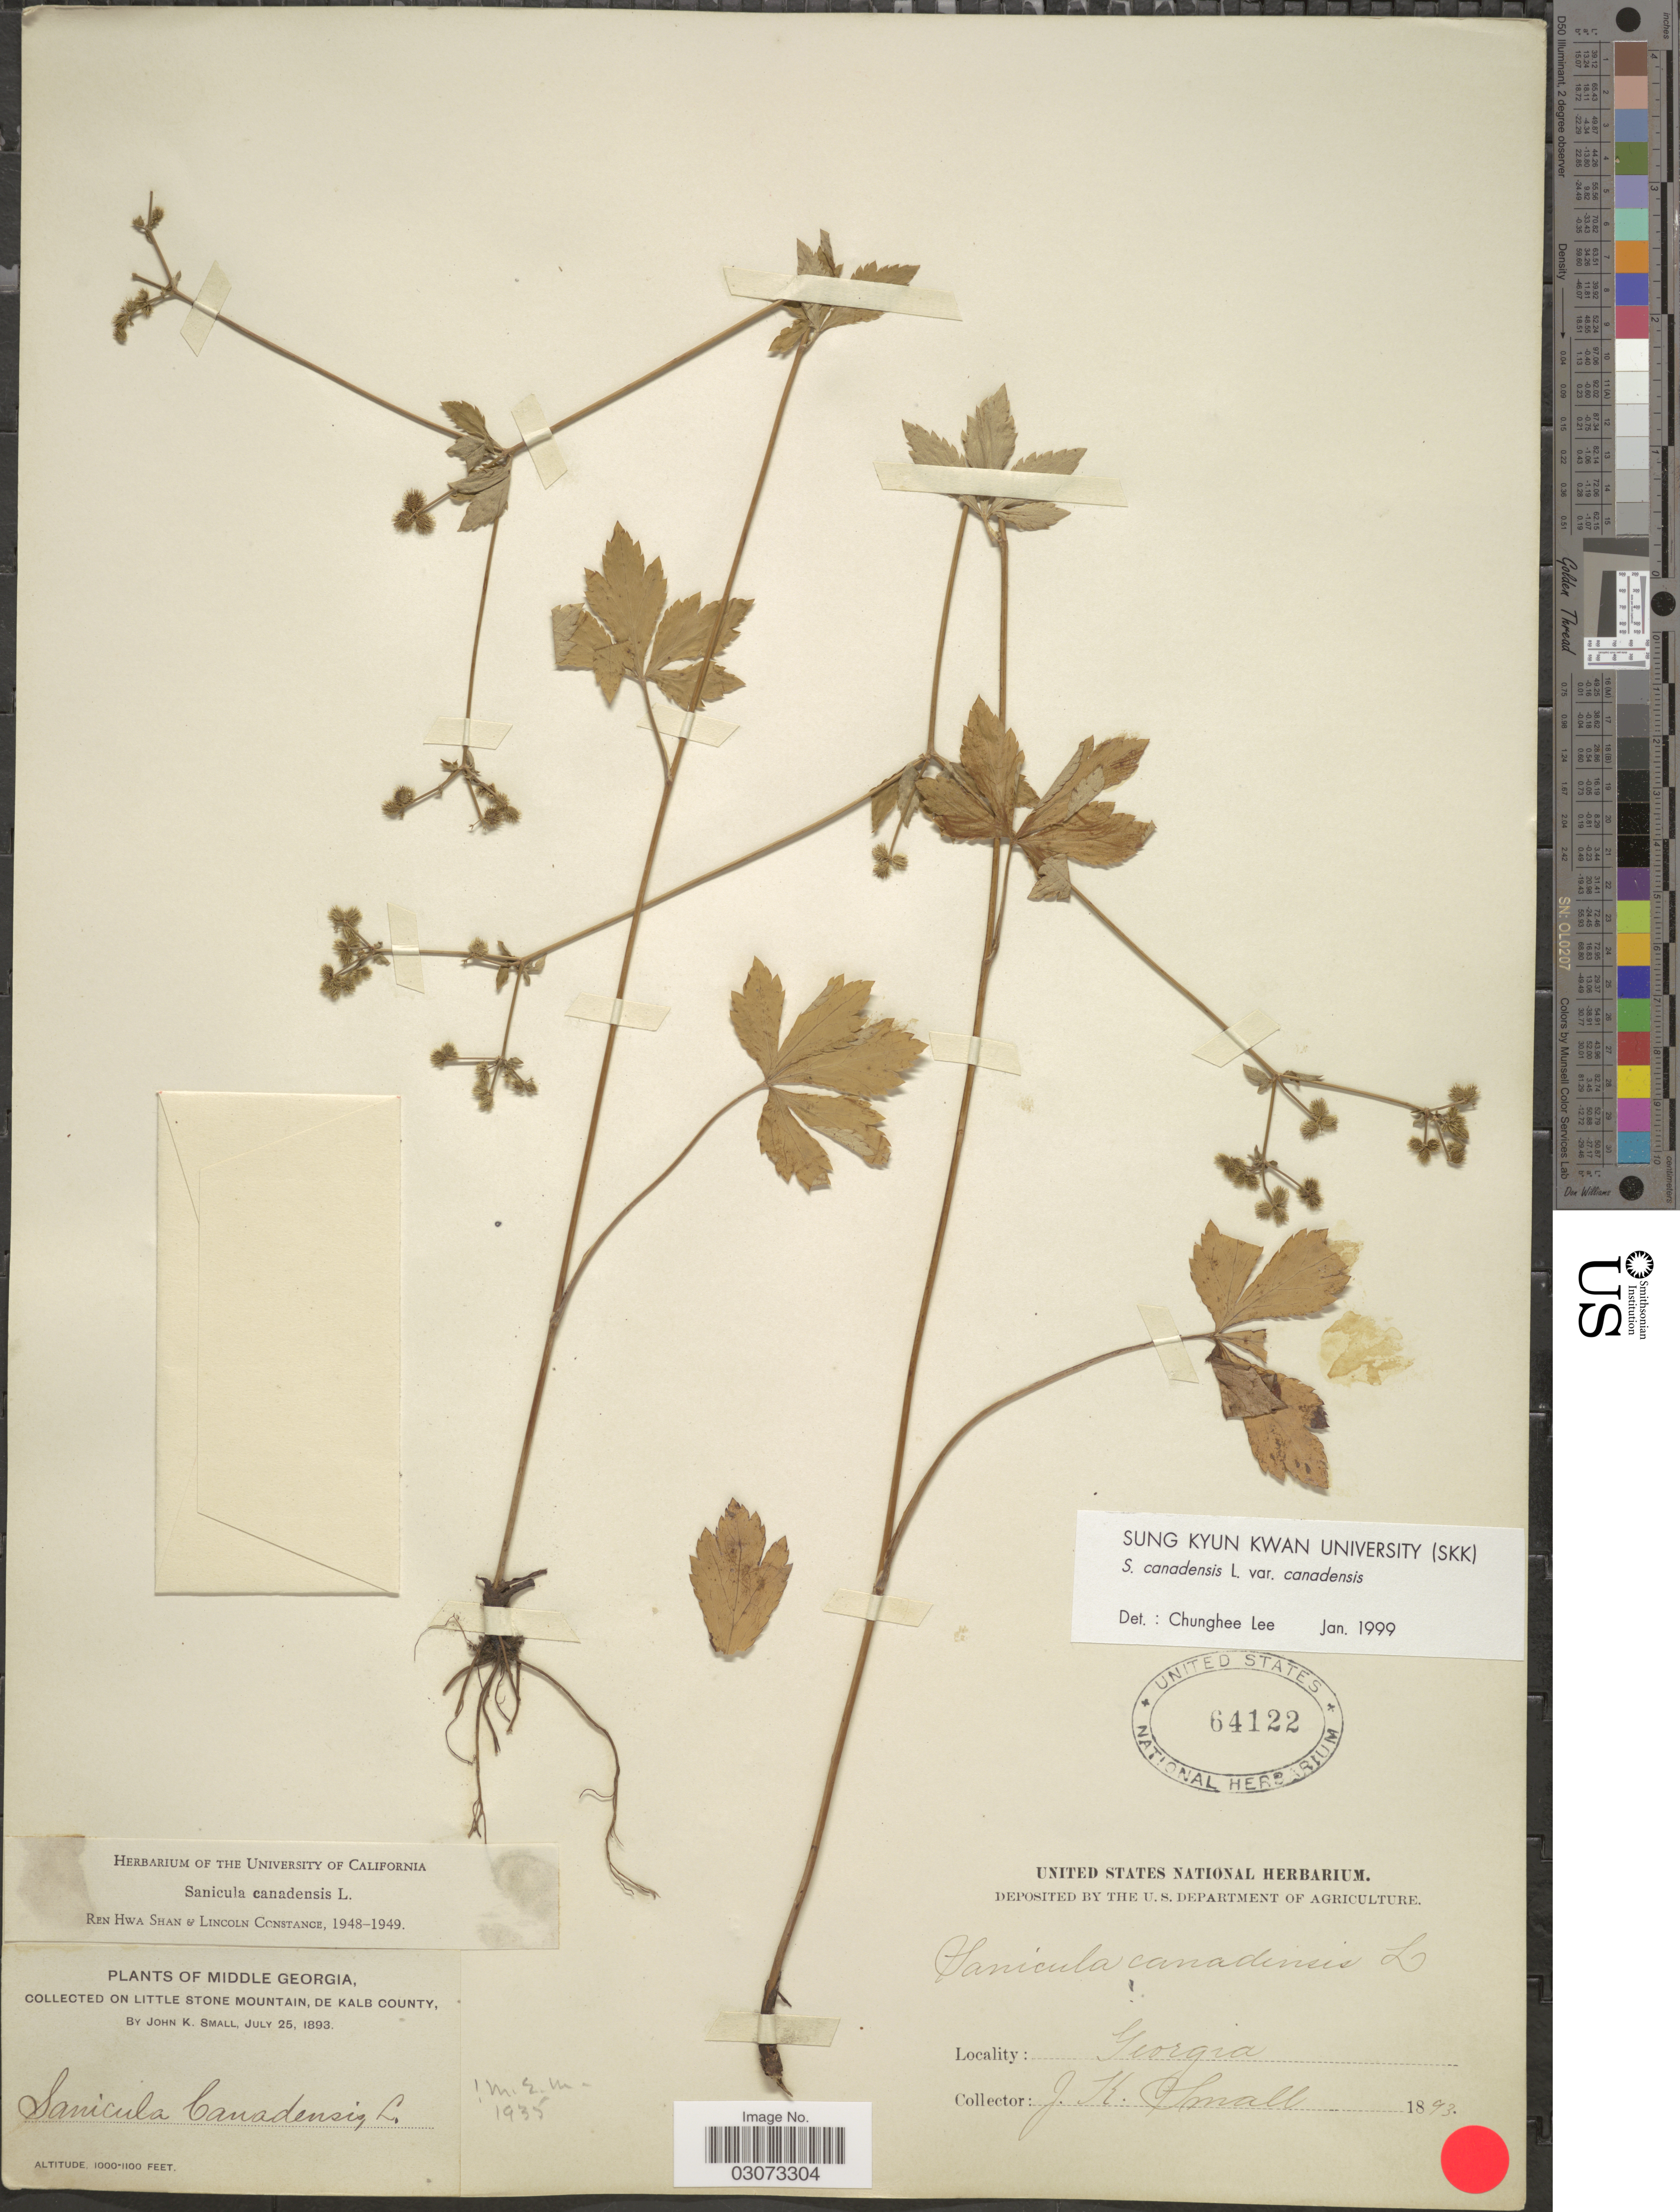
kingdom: Plantae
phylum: Tracheophyta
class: Magnoliopsida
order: Apiales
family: Apiaceae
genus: Sanicula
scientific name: Sanicula canadensis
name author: L.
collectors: J. K. Small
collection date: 1893-07-25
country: United States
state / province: Georgia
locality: Middle Georgia. Collected on Little Stone Mountain, De Kalb County.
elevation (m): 305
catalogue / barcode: US 64122